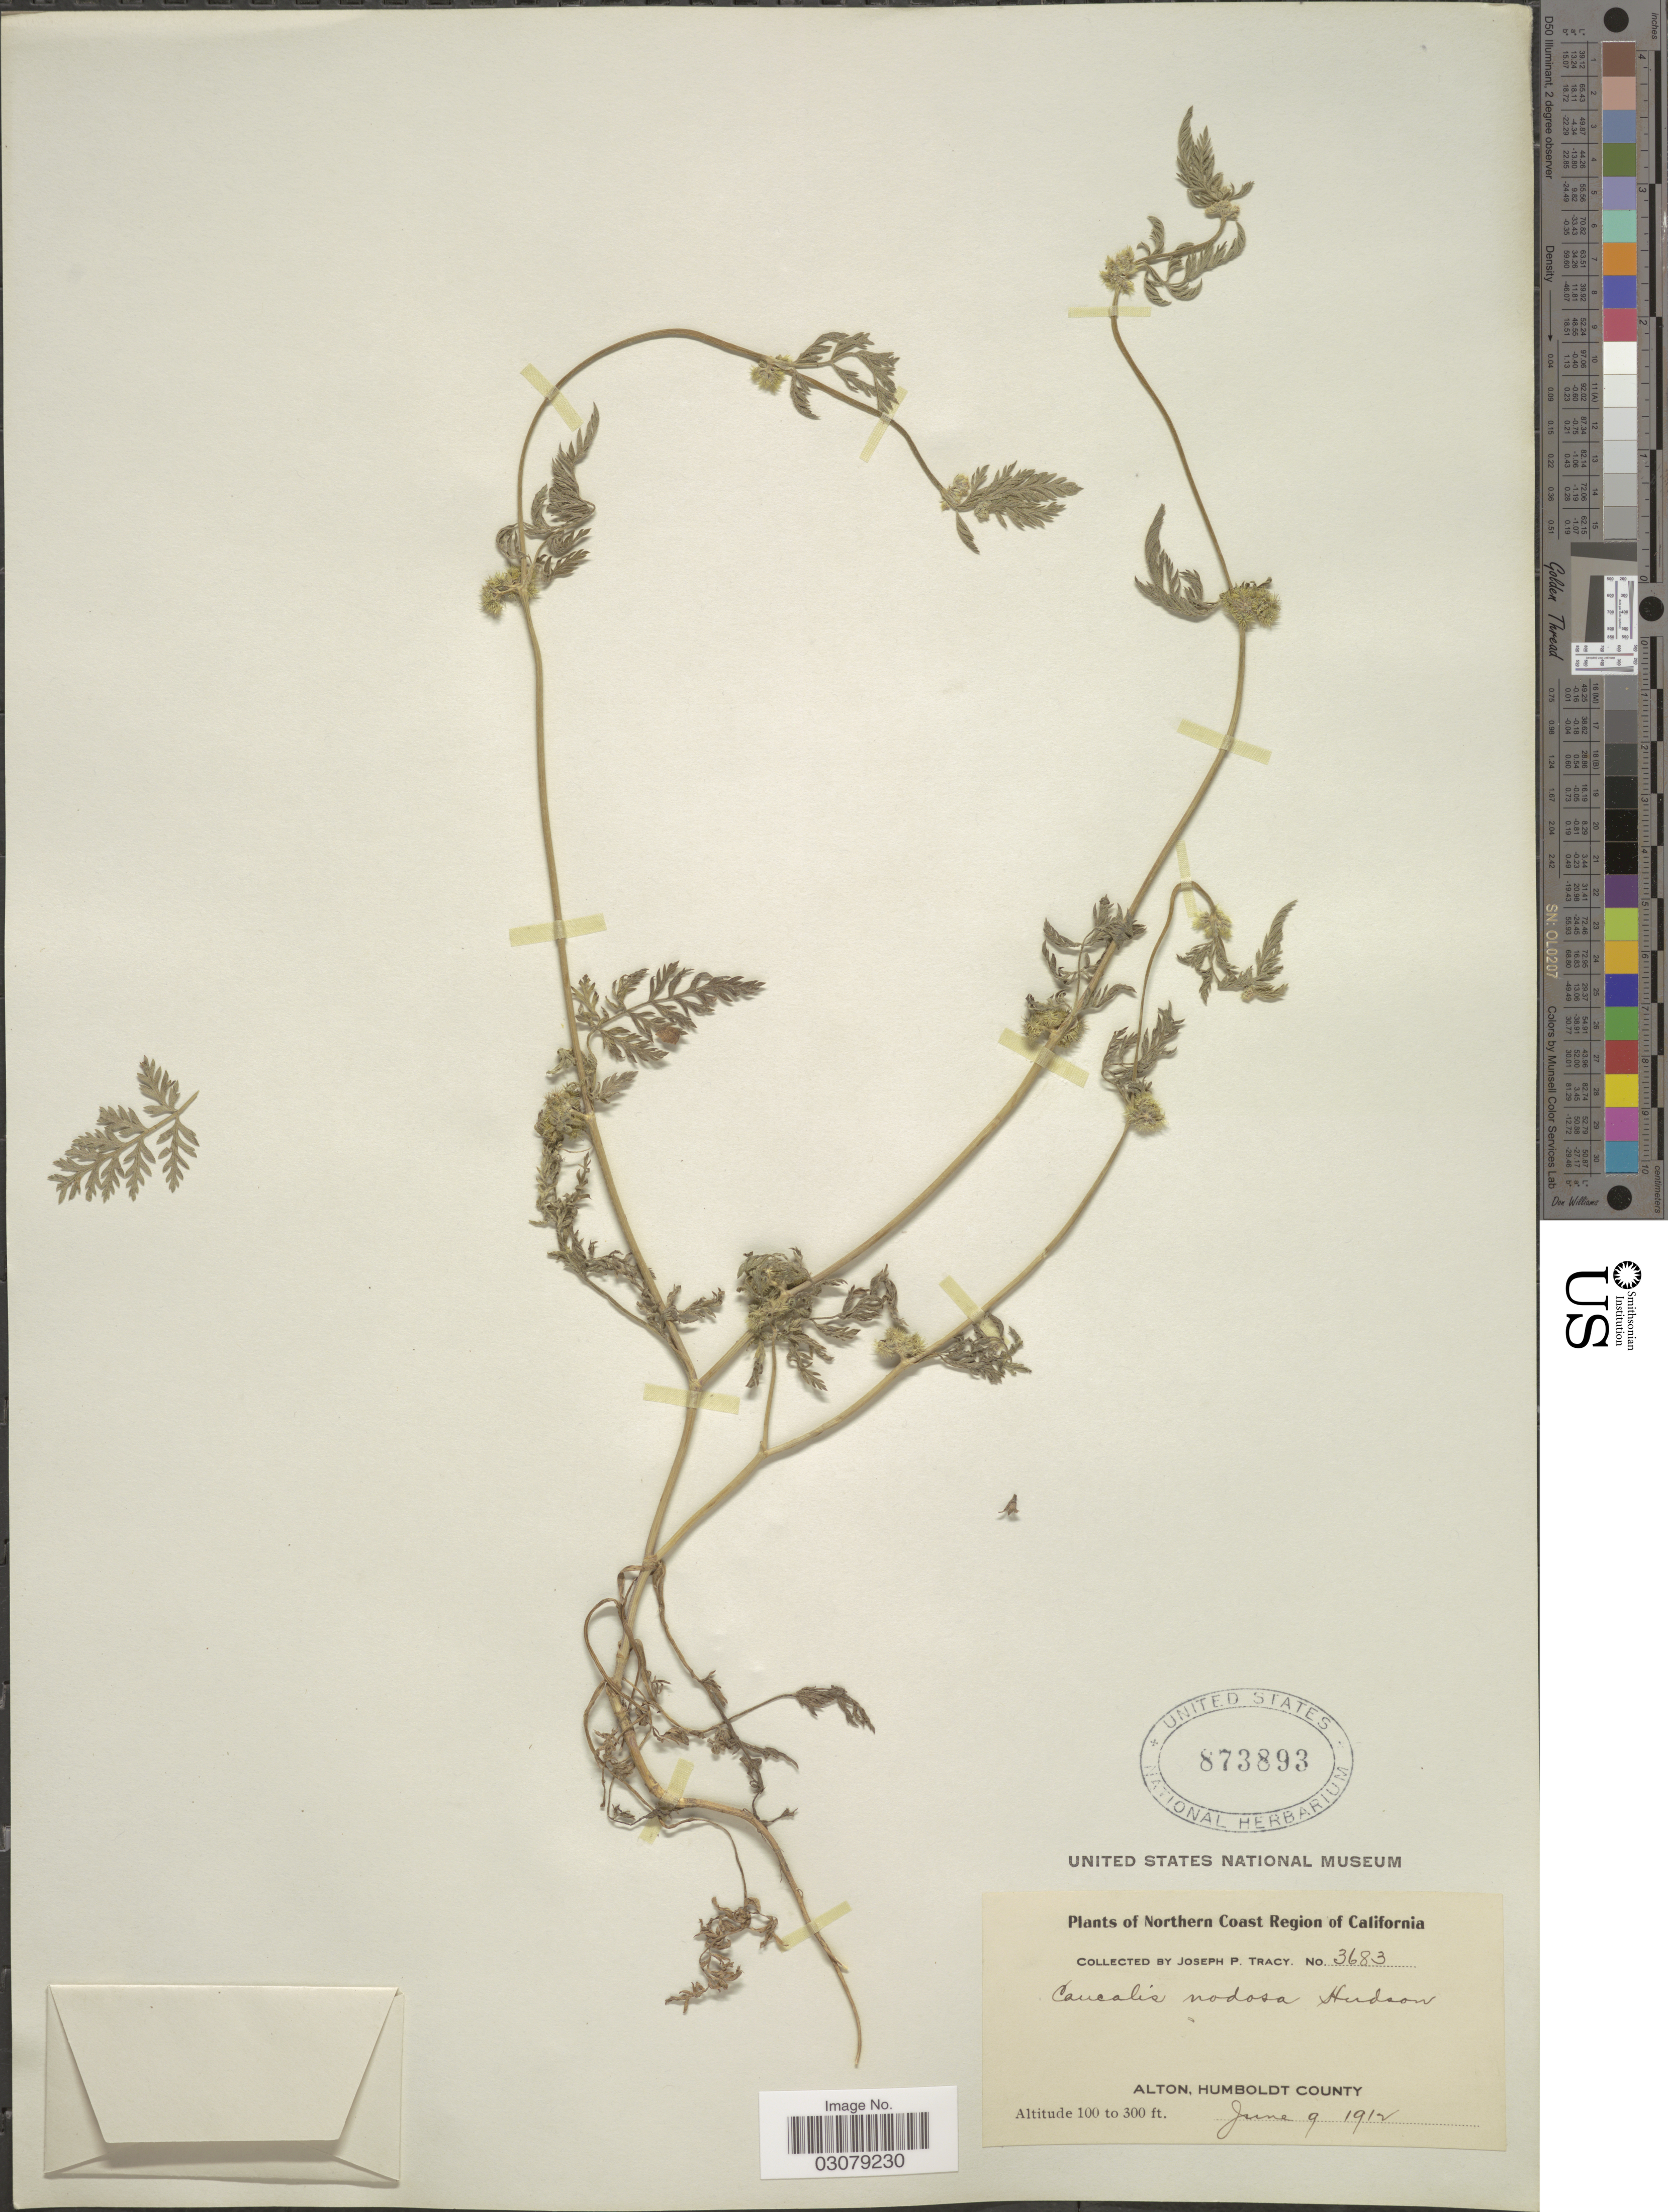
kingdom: Plantae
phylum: Tracheophyta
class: Magnoliopsida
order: Apiales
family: Apiaceae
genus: Torilis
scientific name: Torilis nodosa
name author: (L.) Gaertn.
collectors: J. Tracy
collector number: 3683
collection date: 1912-06-09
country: United States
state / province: California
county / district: Humboldt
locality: Northern Coast Region of California. Aton, Humboldt County.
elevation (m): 30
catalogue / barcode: US 873893